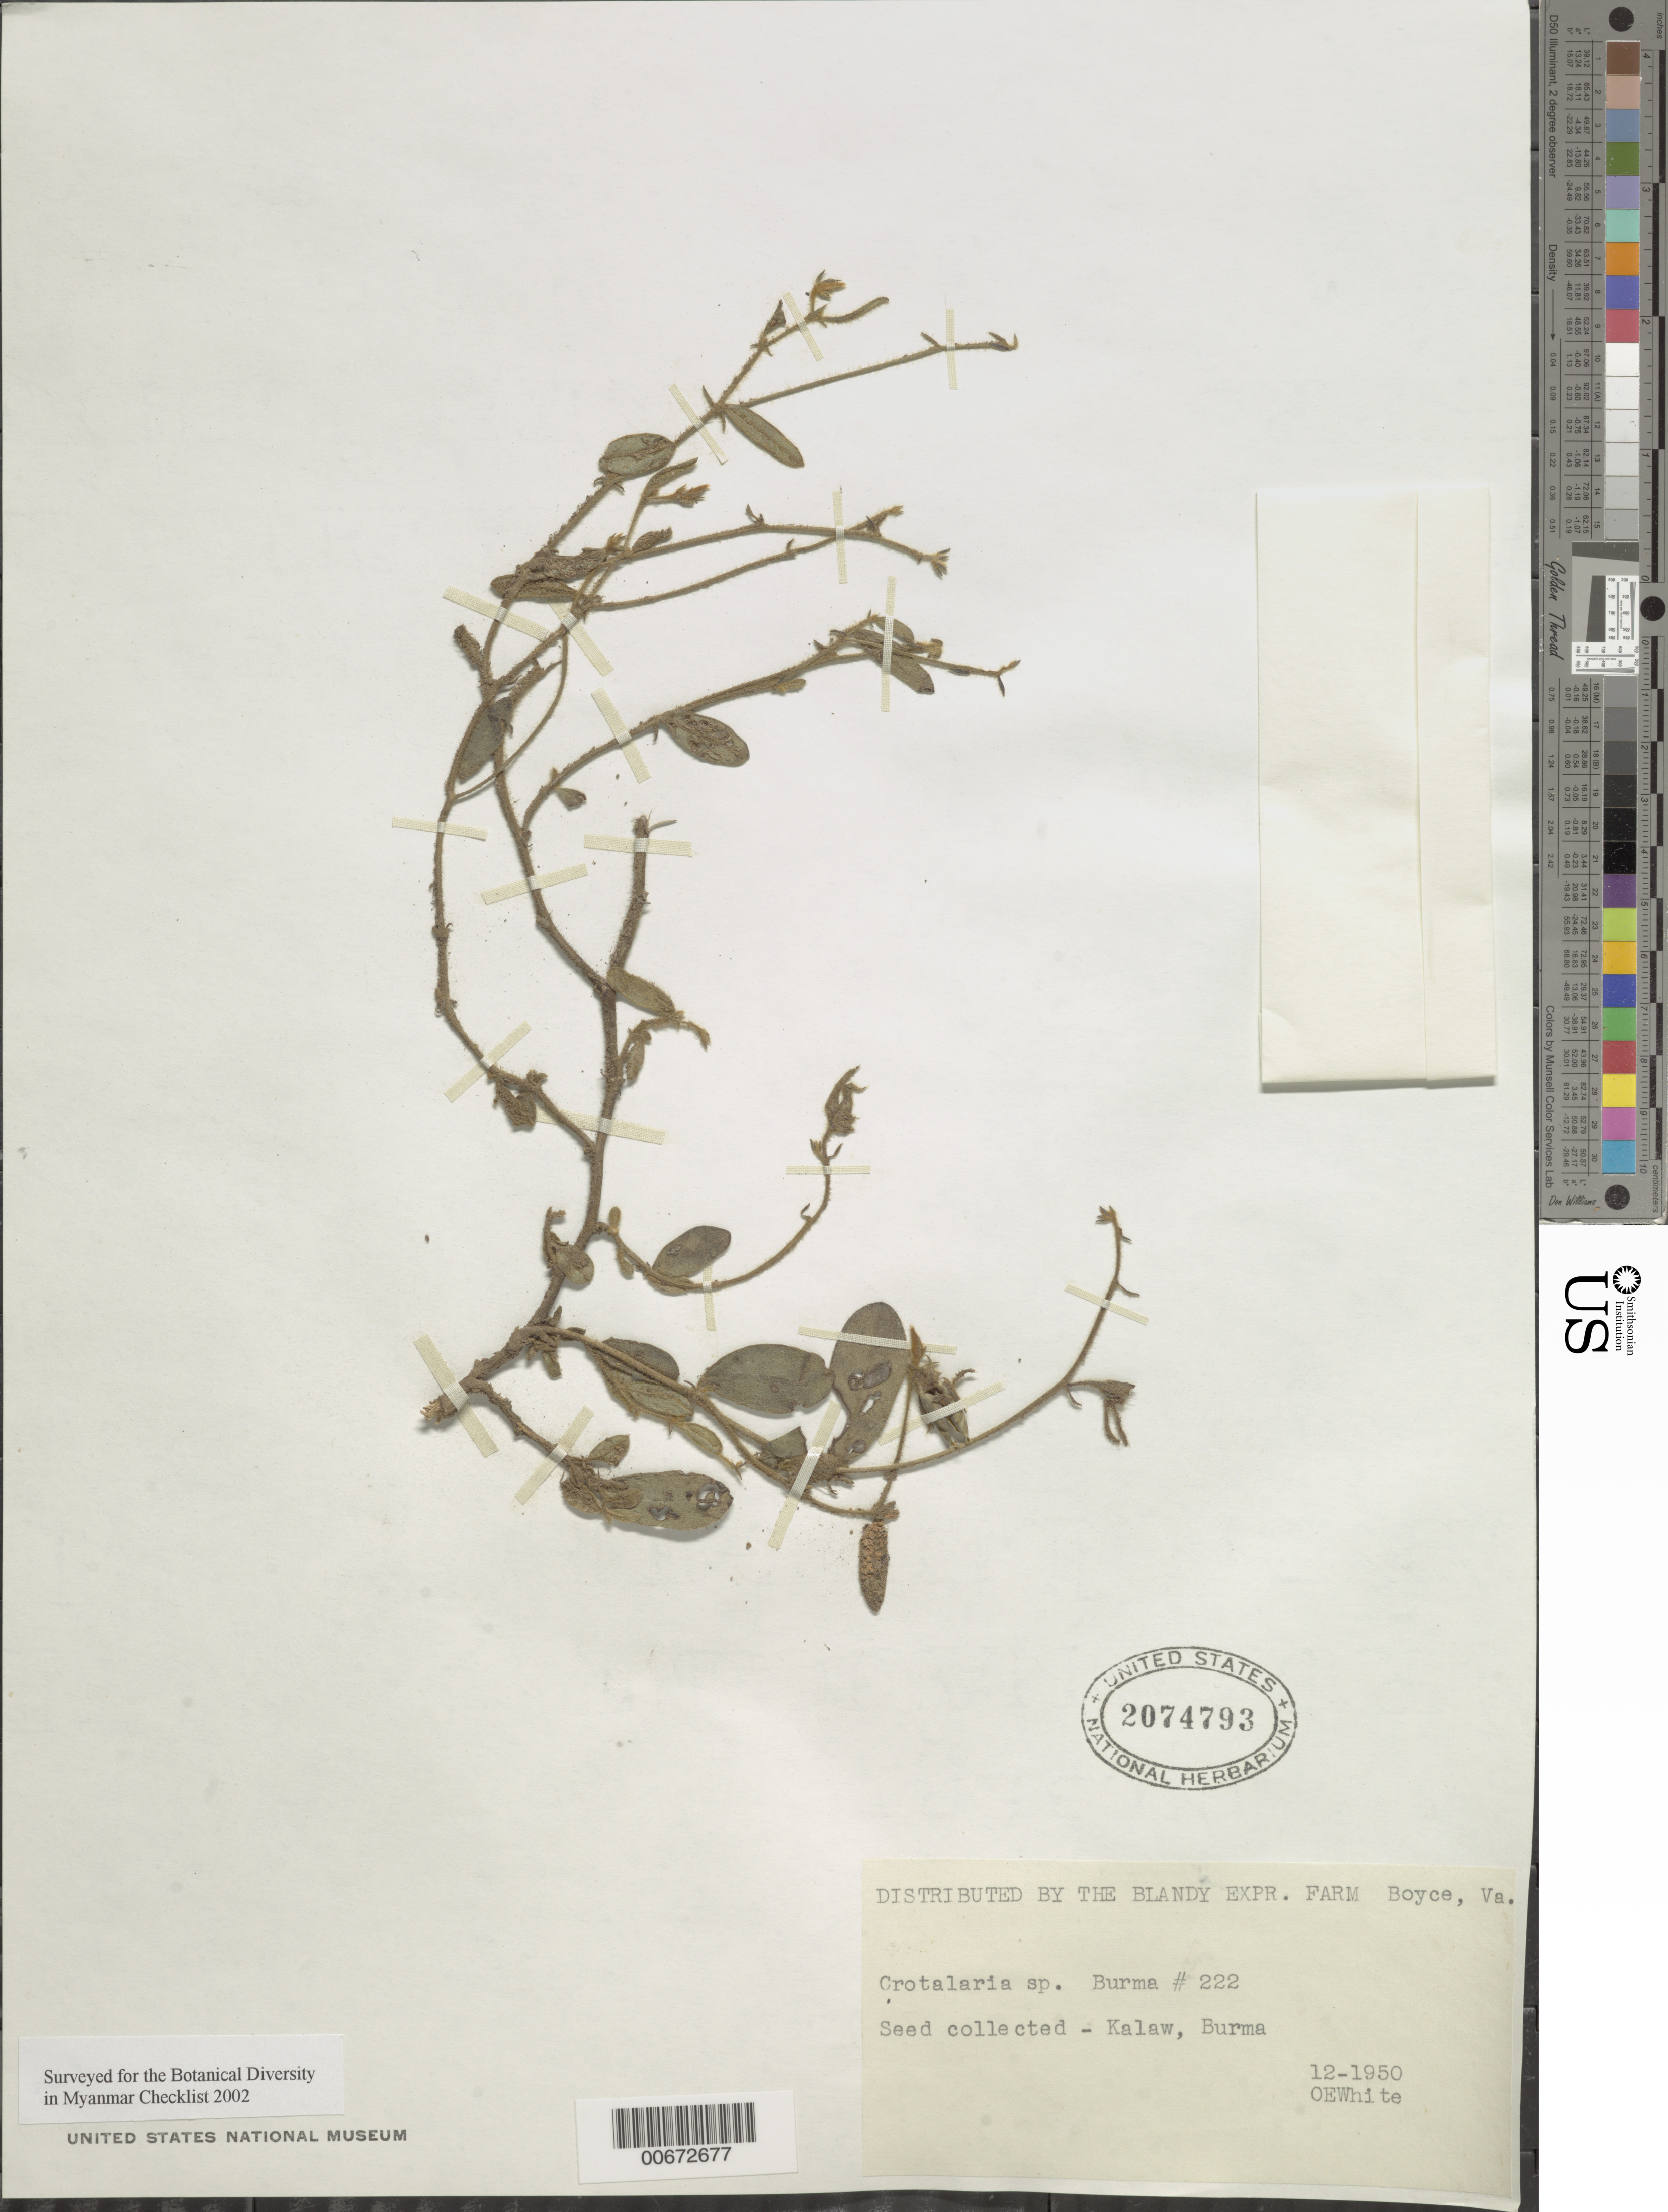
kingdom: Plantae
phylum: Tracheophyta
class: Magnoliopsida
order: Fabales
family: Fabaceae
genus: Crotalaria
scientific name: Crotalaria sp.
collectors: O. E. White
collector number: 222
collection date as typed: Dec 1950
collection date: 1950-12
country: Myanmar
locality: Kalaw.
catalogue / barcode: US 2074793